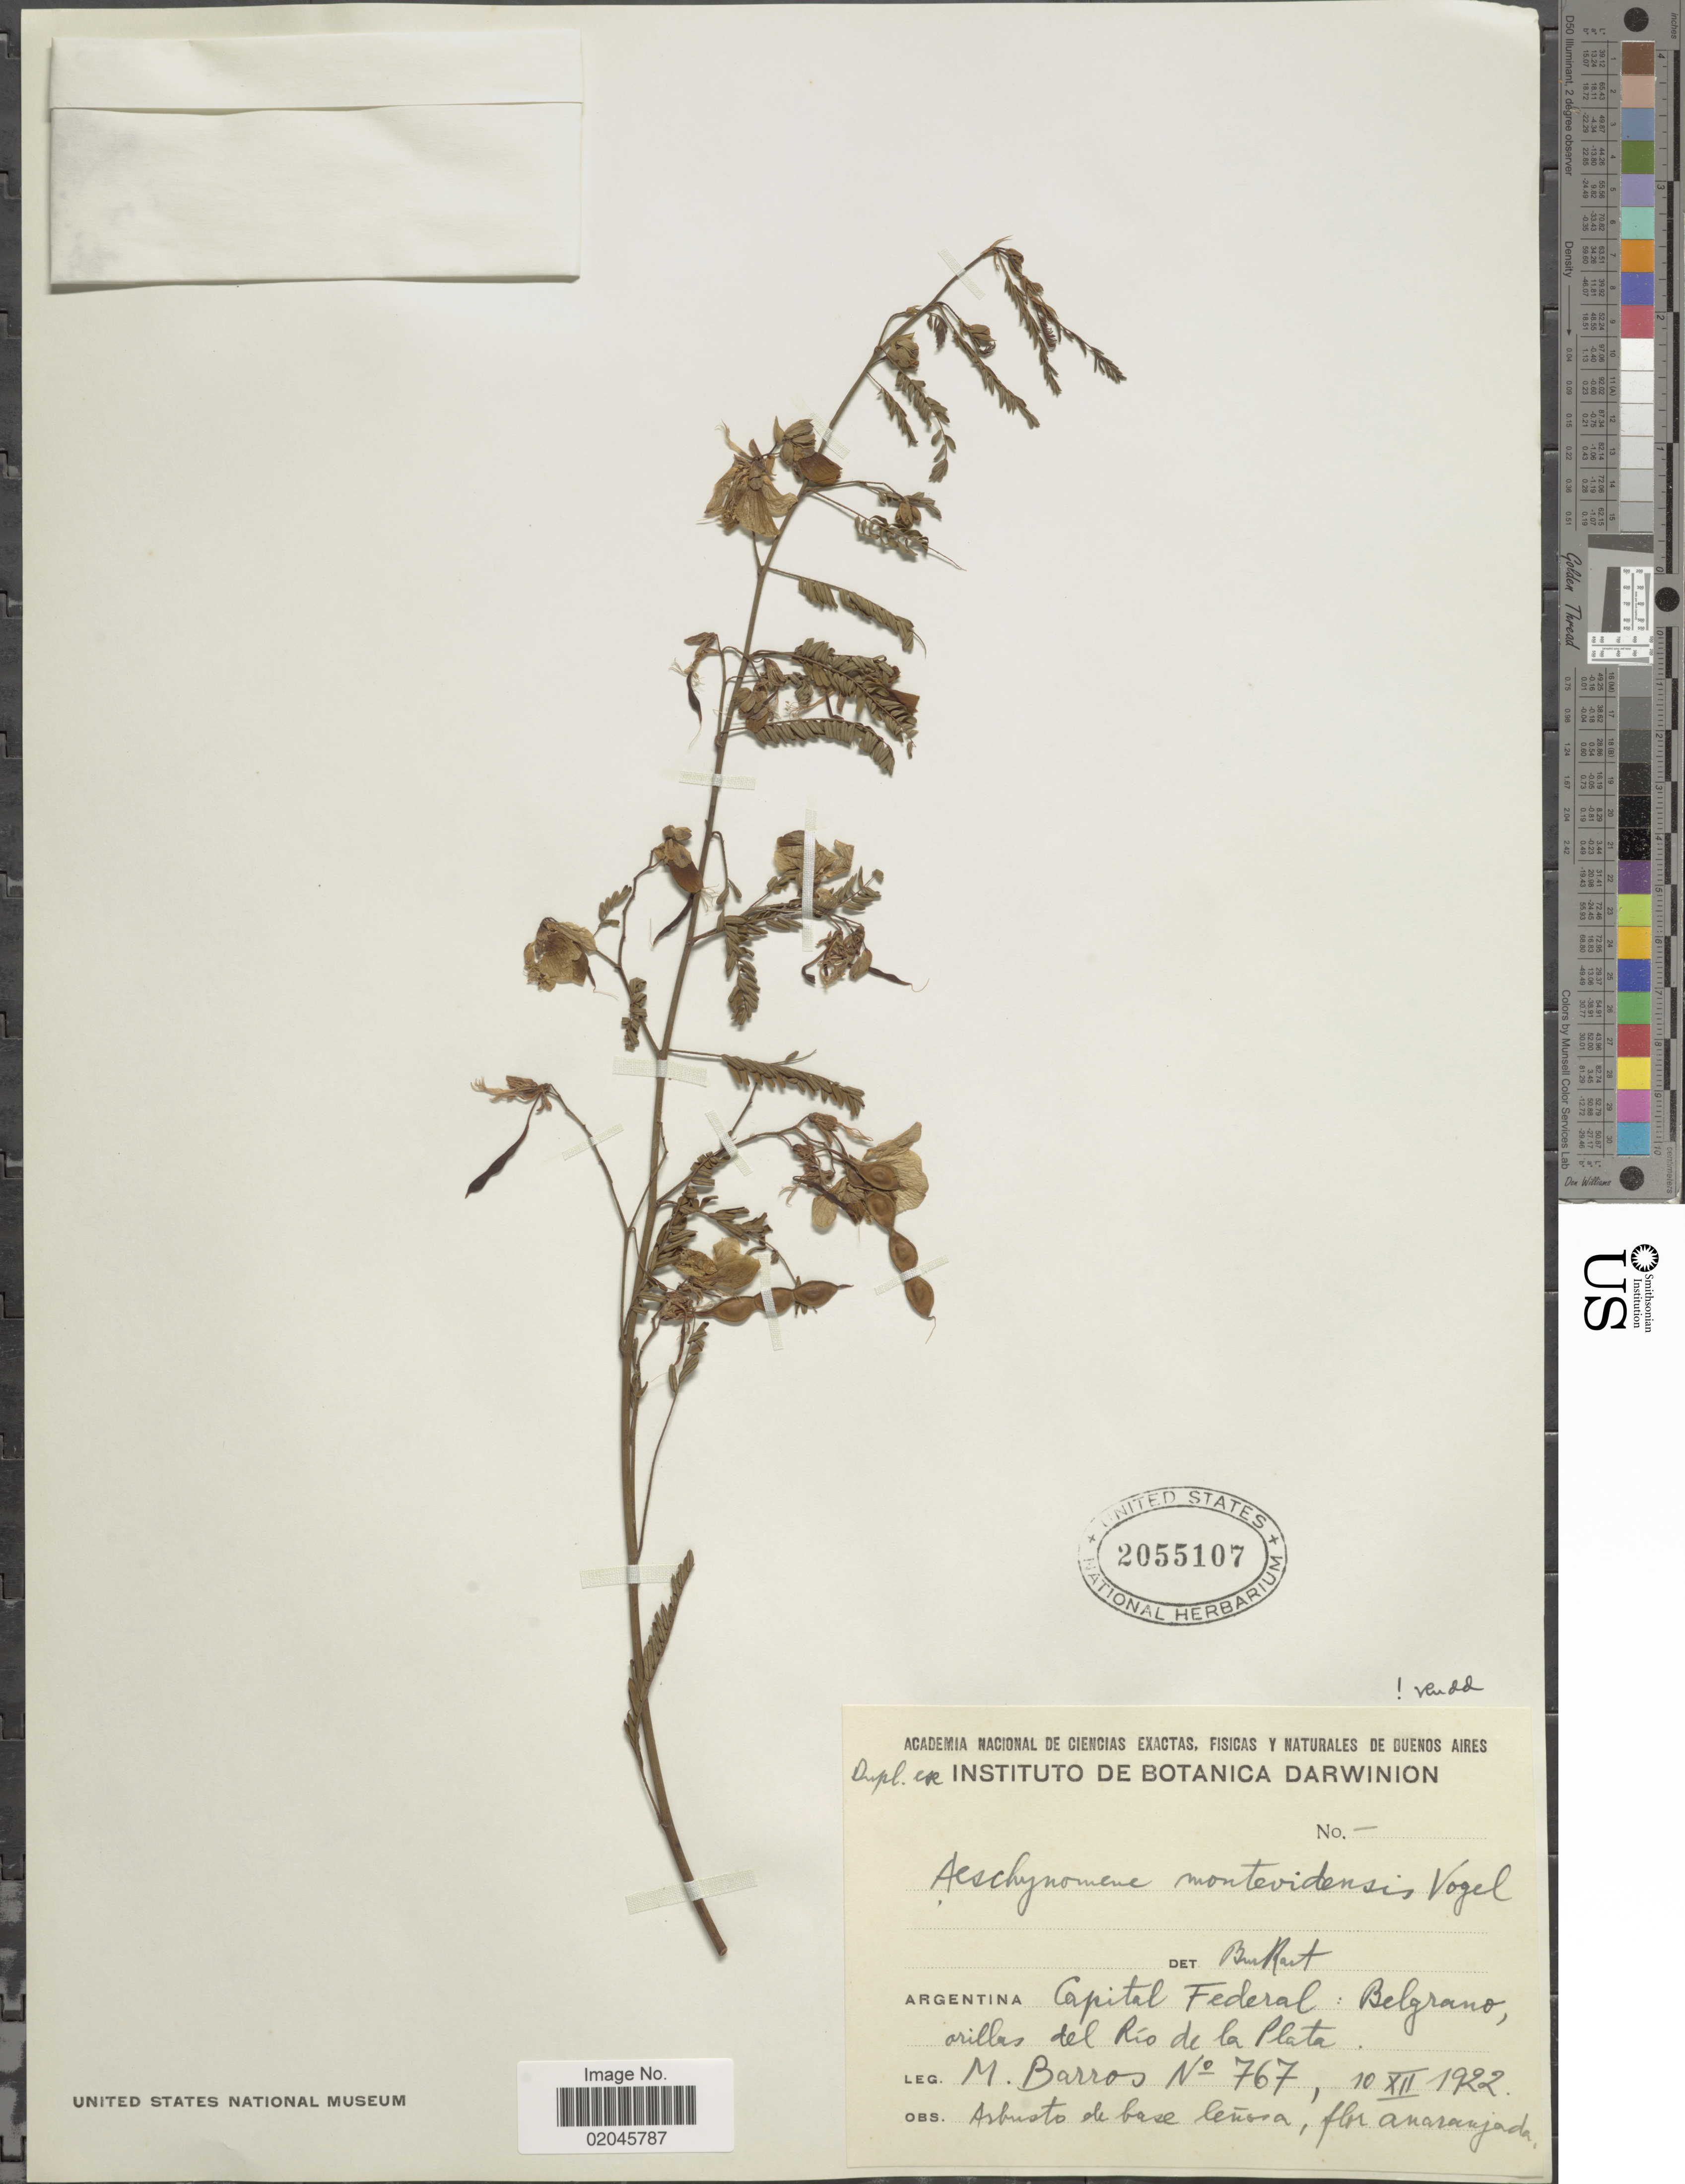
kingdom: Plantae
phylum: Tracheophyta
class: Magnoliopsida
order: Fabales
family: Fabaceae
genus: Aeschynomene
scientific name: Aeschynomene montevidensis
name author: Vogel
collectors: M. Barros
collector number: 767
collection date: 1922-12-10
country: Argentina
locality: Capital Federal: Belgrano, oriilas del Rio de la Plata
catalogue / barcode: US 2055107